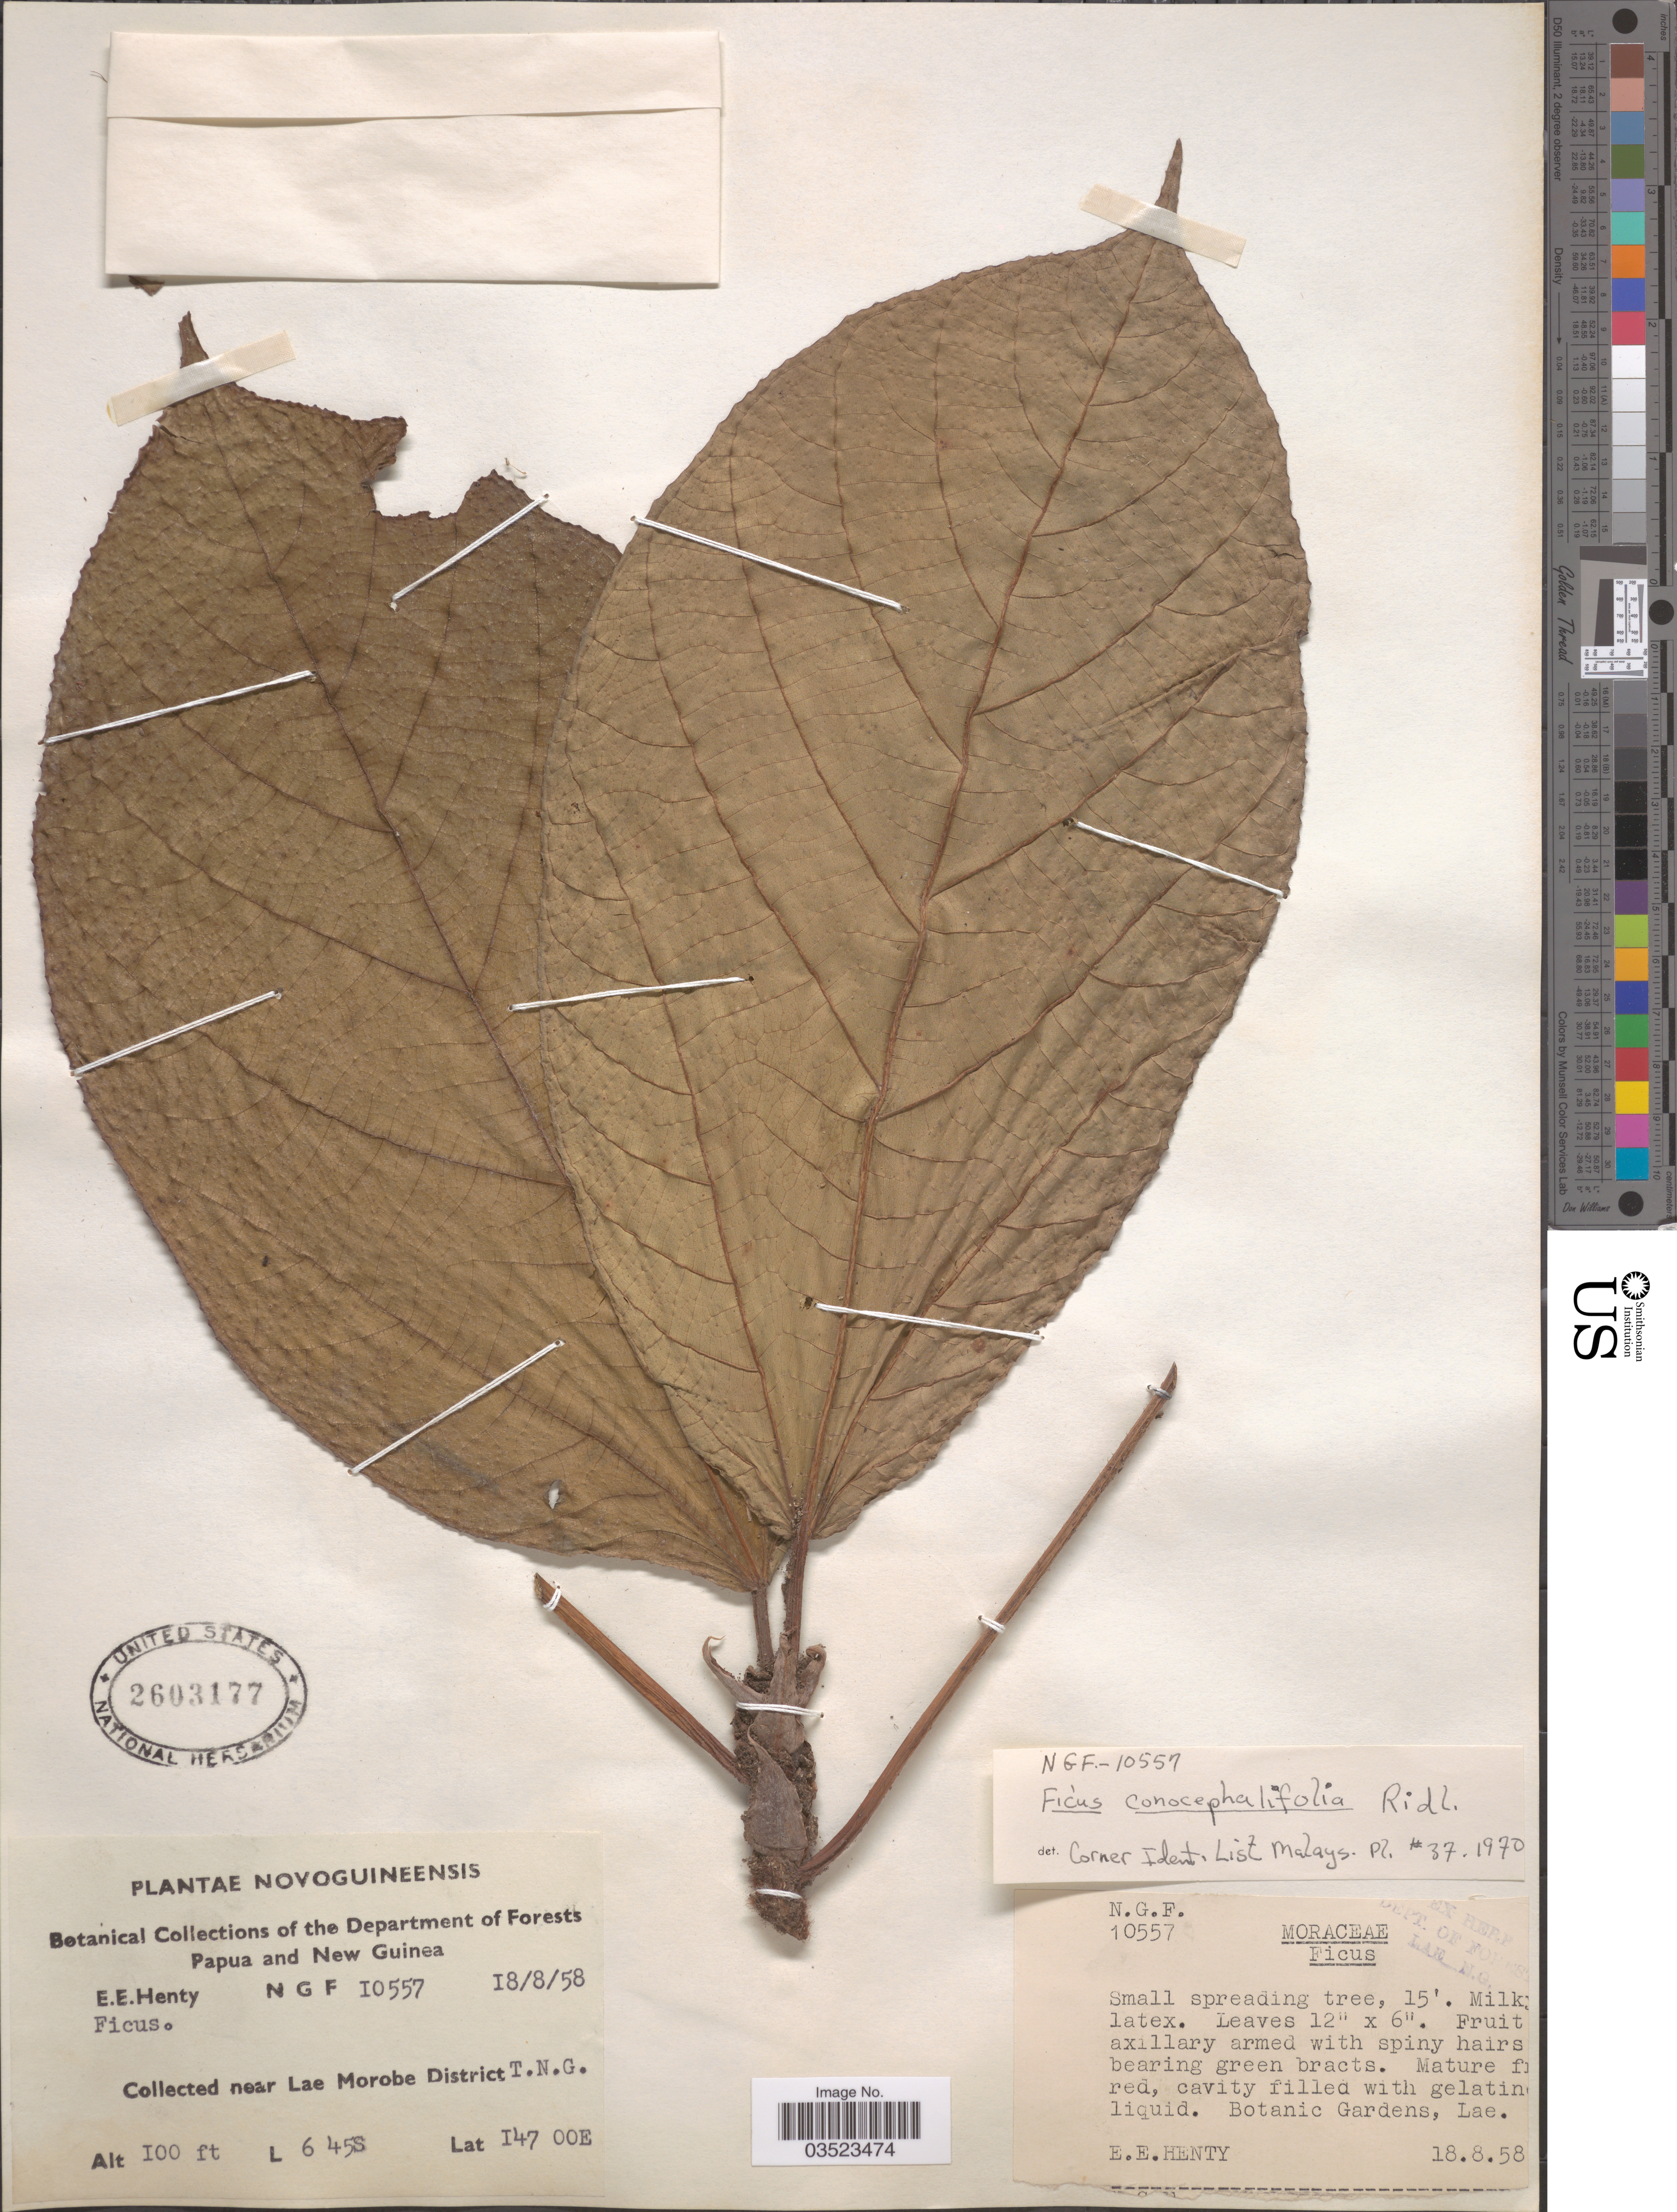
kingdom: Plantae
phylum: Tracheophyta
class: Magnoliopsida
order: Rosales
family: Moraceae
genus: Ficus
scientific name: Ficus conocephalifolia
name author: Ridl.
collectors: E. Henty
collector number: N.G.F. 10557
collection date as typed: Transcribed d/m/y: 18/8/58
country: Papua New Guinea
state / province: Morobe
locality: Novoguineensis. Papua and New Guinea. Near Lae Morobe District. T.N.G.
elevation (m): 30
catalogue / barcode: US 2603177